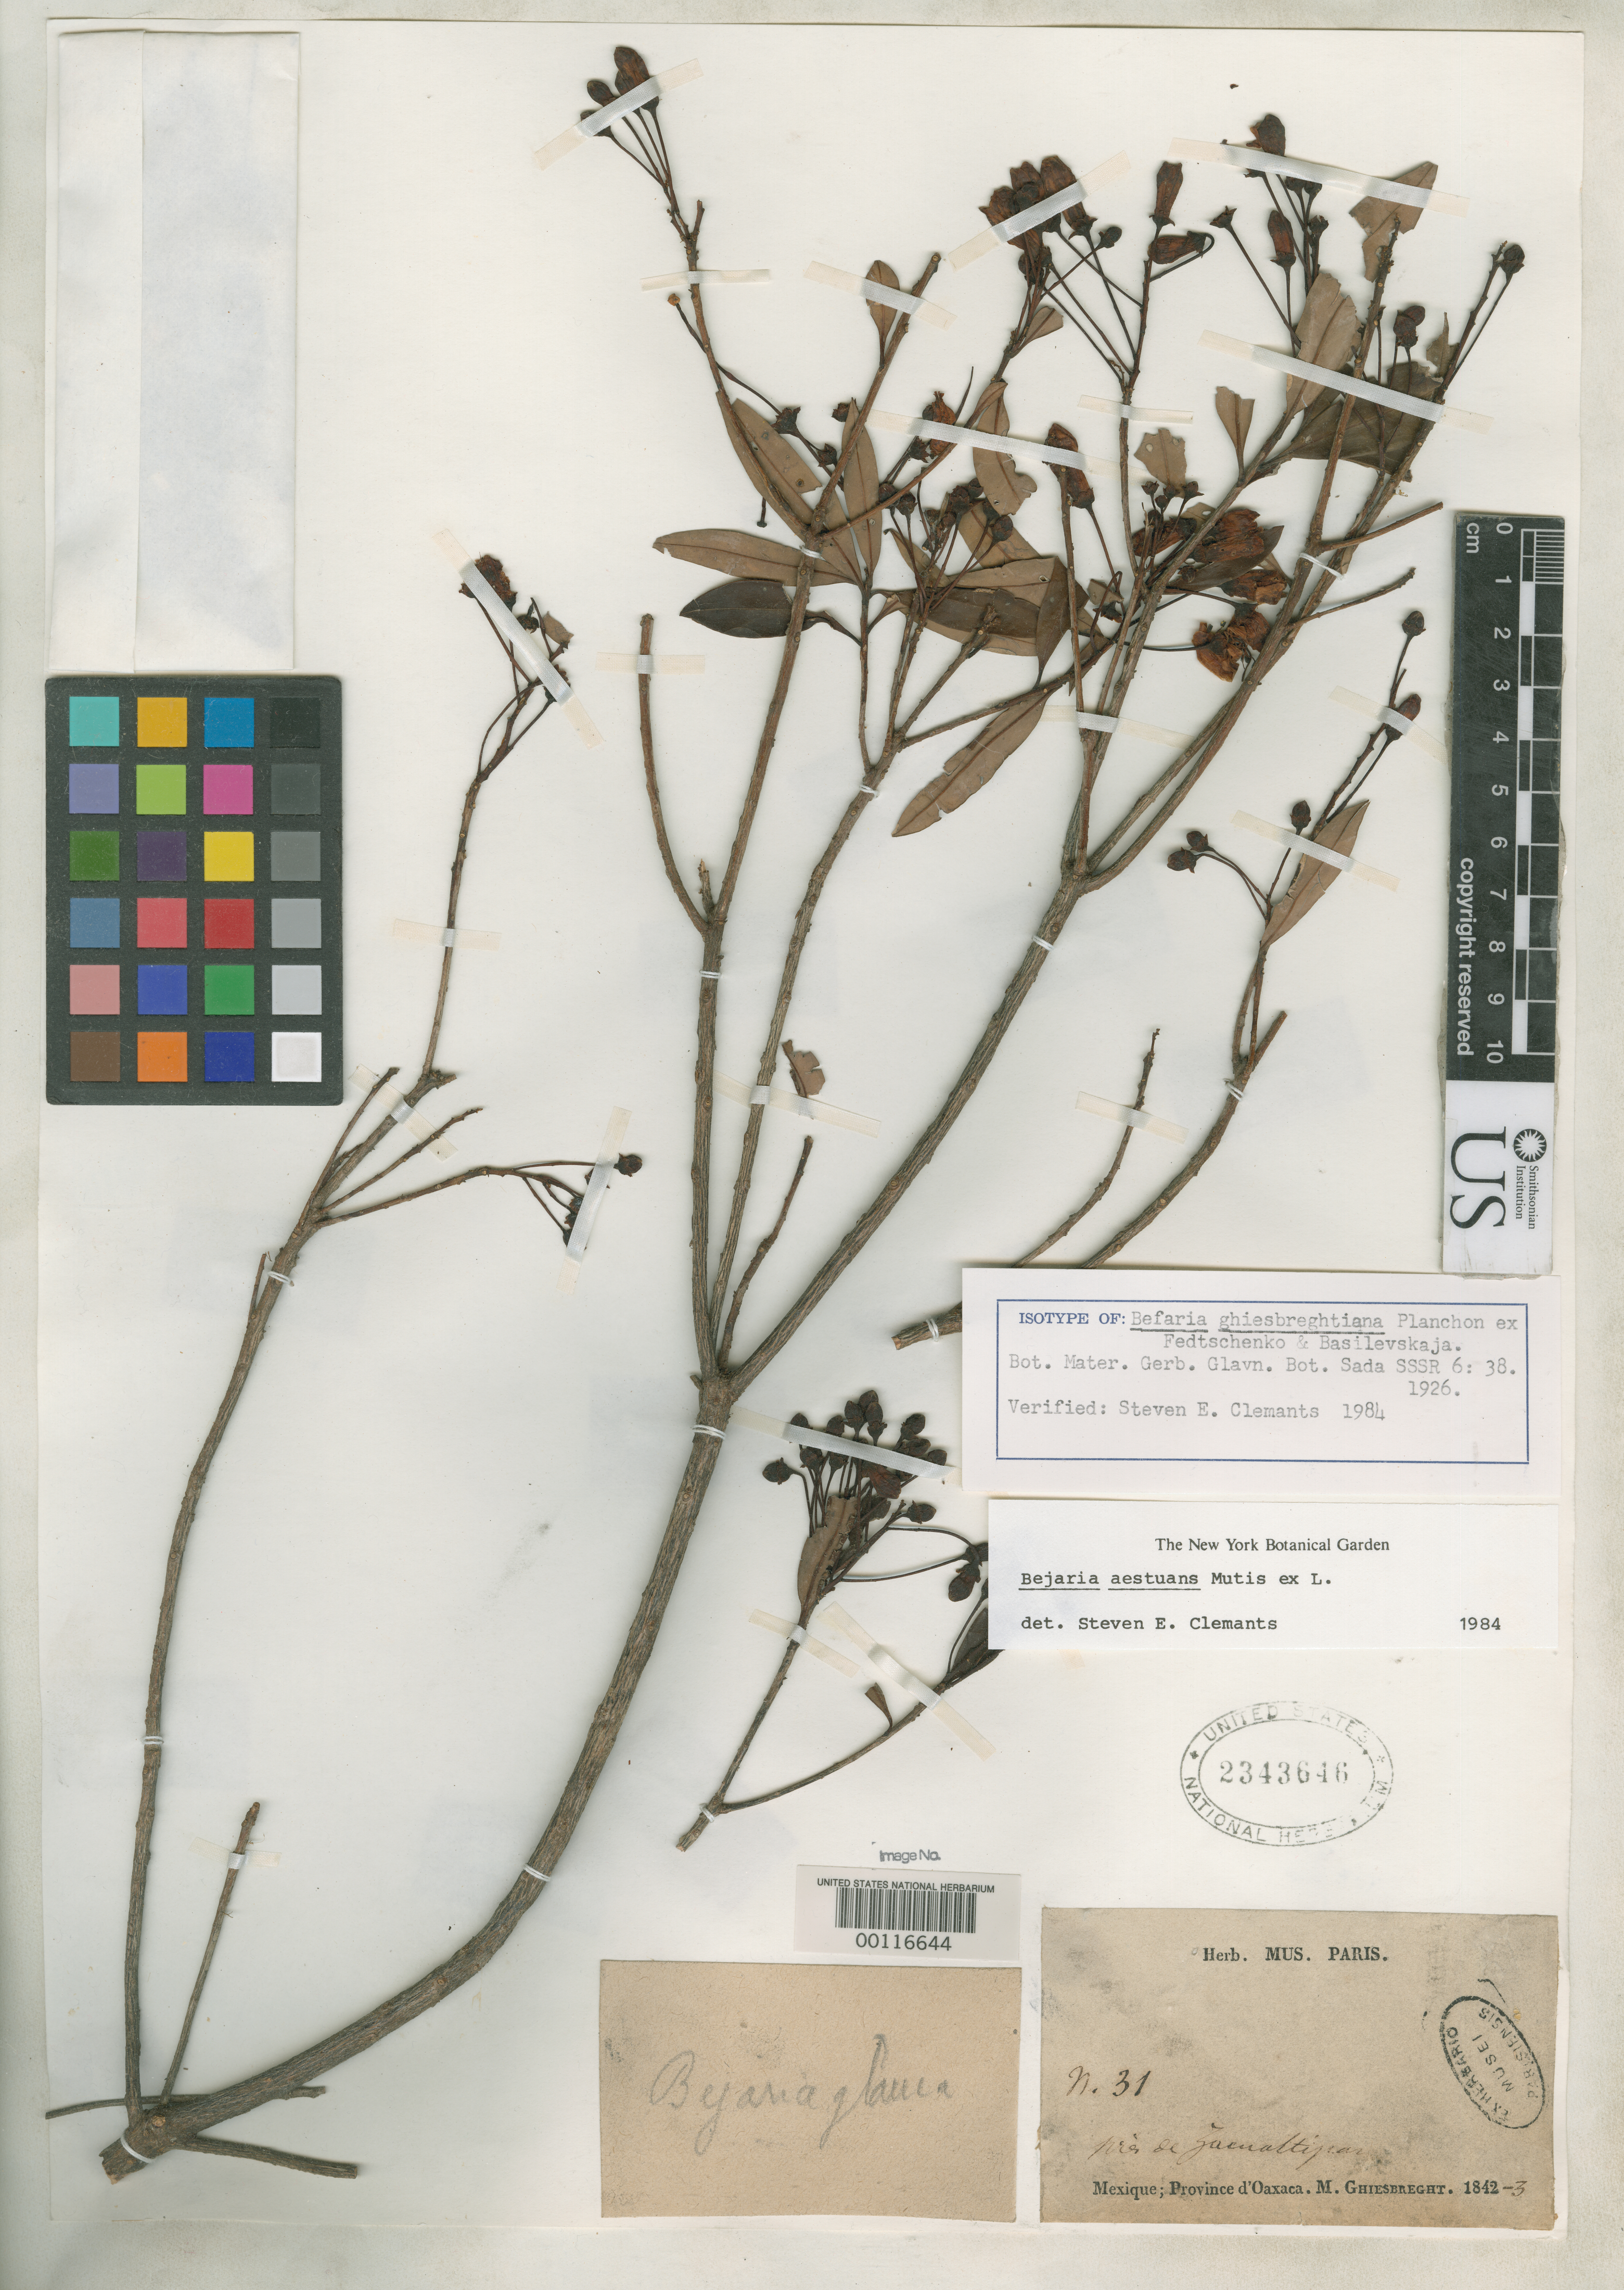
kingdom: Plantae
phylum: Tracheophyta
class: Magnoliopsida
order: Ericales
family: Ericaceae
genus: Befaria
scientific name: Befaria ghiesbreghtiana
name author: B. Fedtsch. & Basil.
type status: Isotype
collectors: A. Ghiesbreght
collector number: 31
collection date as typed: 1842 to -- --- 1843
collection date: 1842/1843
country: Mexico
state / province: Oaxaca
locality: Near Zacualtipan.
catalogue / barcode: US 2343646